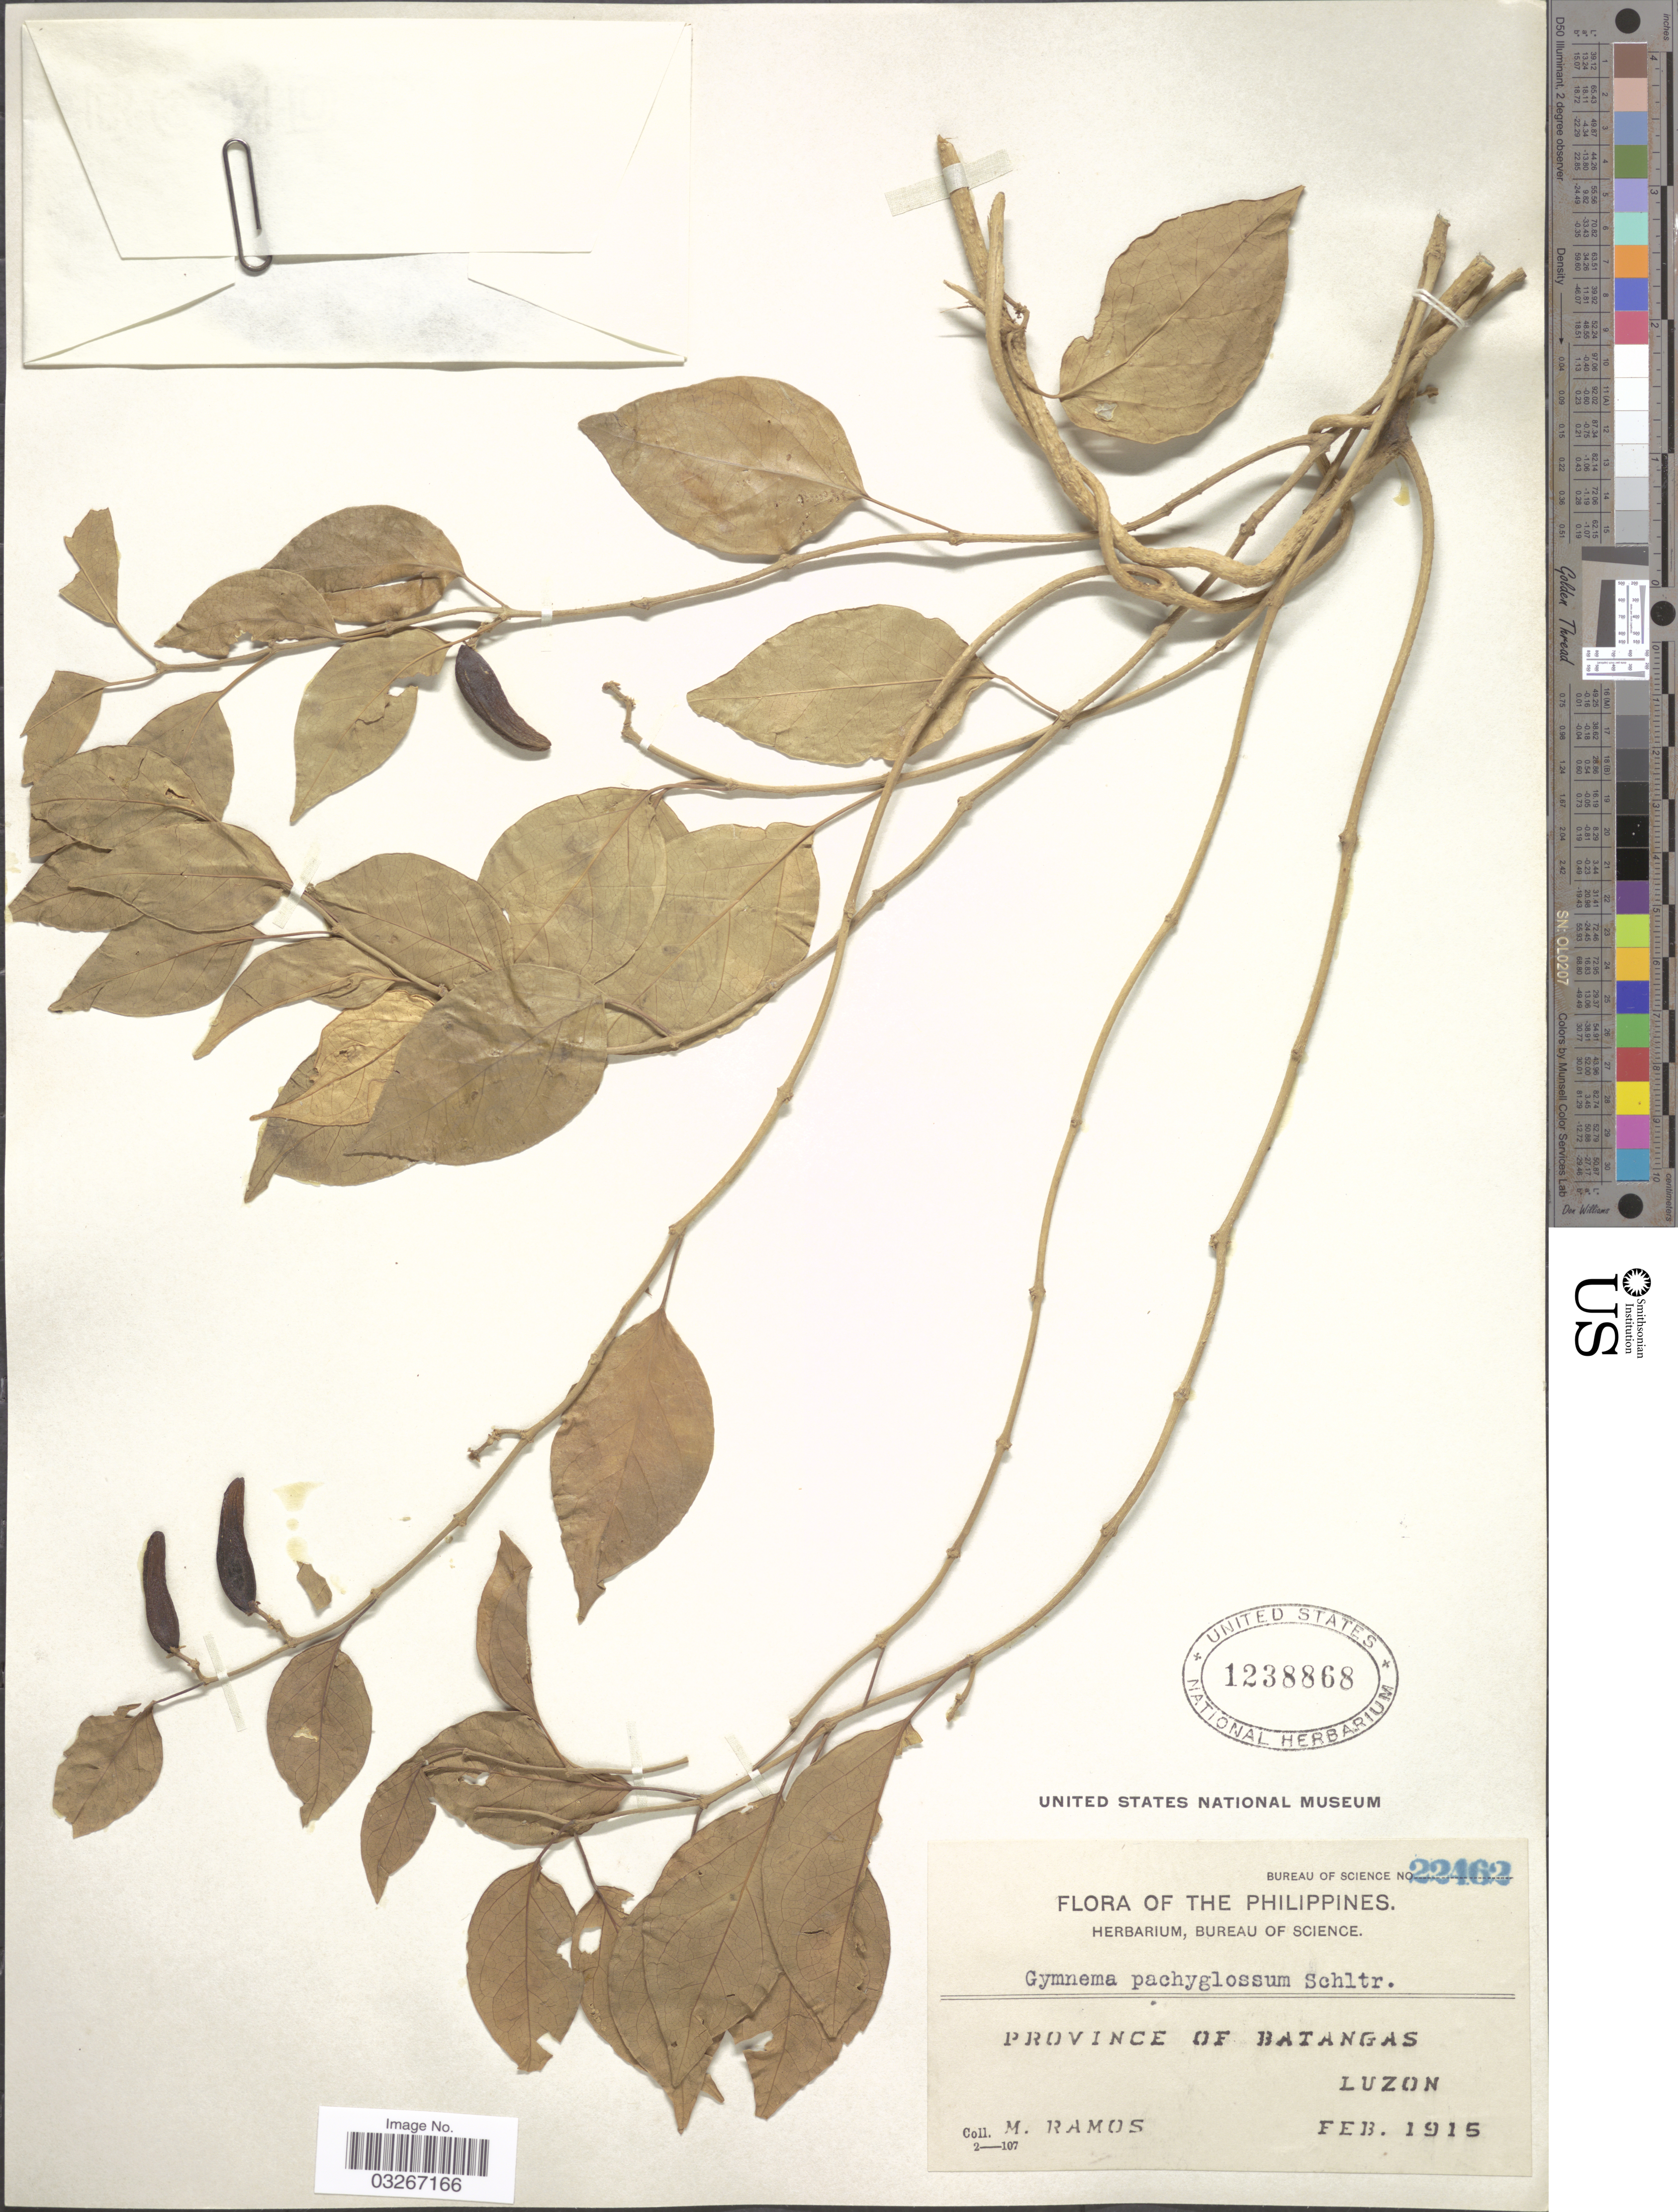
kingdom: Plantae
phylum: Tracheophyta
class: Magnoliopsida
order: Gentianales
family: Apocynaceae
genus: Gymnema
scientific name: Gymnema pachyglossum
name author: Schltr.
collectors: M. Ramos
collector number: Bureau of Science 22462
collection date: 1915-02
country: Philippines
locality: Province of Batangas. Luzon.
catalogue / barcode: US 1238868